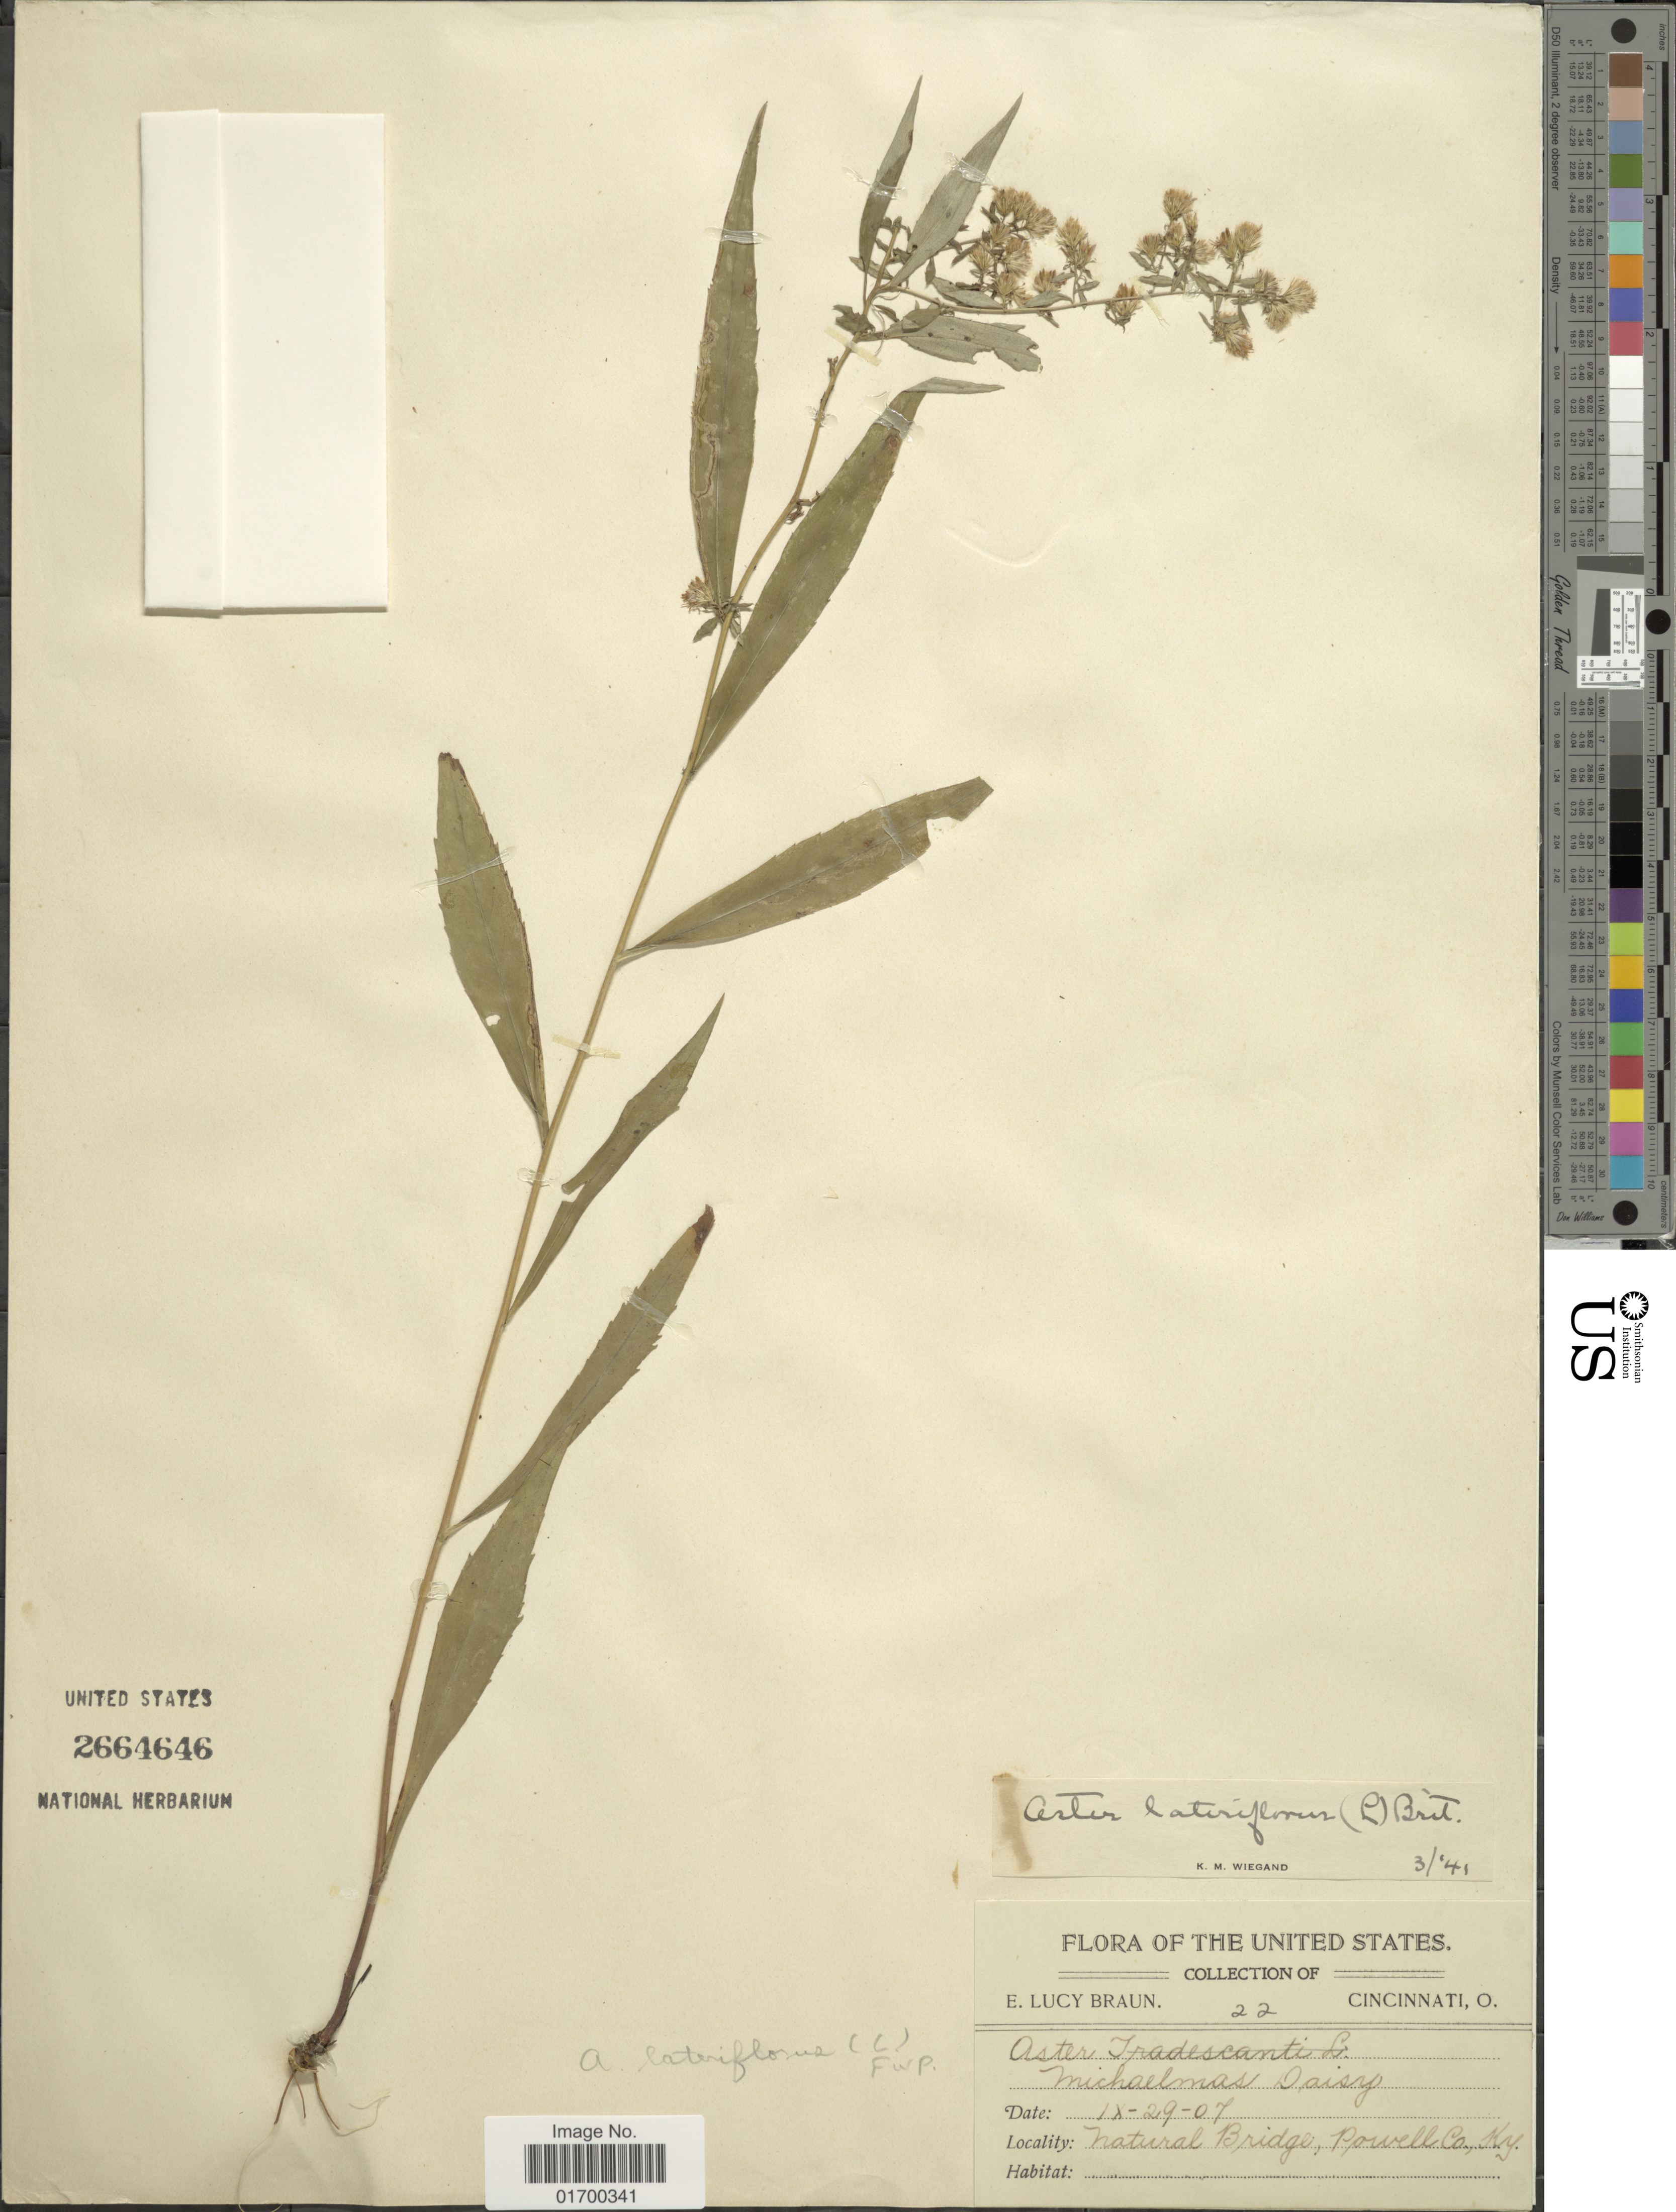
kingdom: Plantae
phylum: Tracheophyta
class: Magnoliopsida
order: Asterales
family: Asteraceae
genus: Symphyotrichum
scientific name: Symphyotrichum lateriflorum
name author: (L.) Á. Löve & D. Löve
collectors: E. L. Braun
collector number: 22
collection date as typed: Transcribed d/m/y: 29/9/7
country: United States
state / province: Kentucky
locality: Natural Bridge, Powell Co.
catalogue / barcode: US 2664646